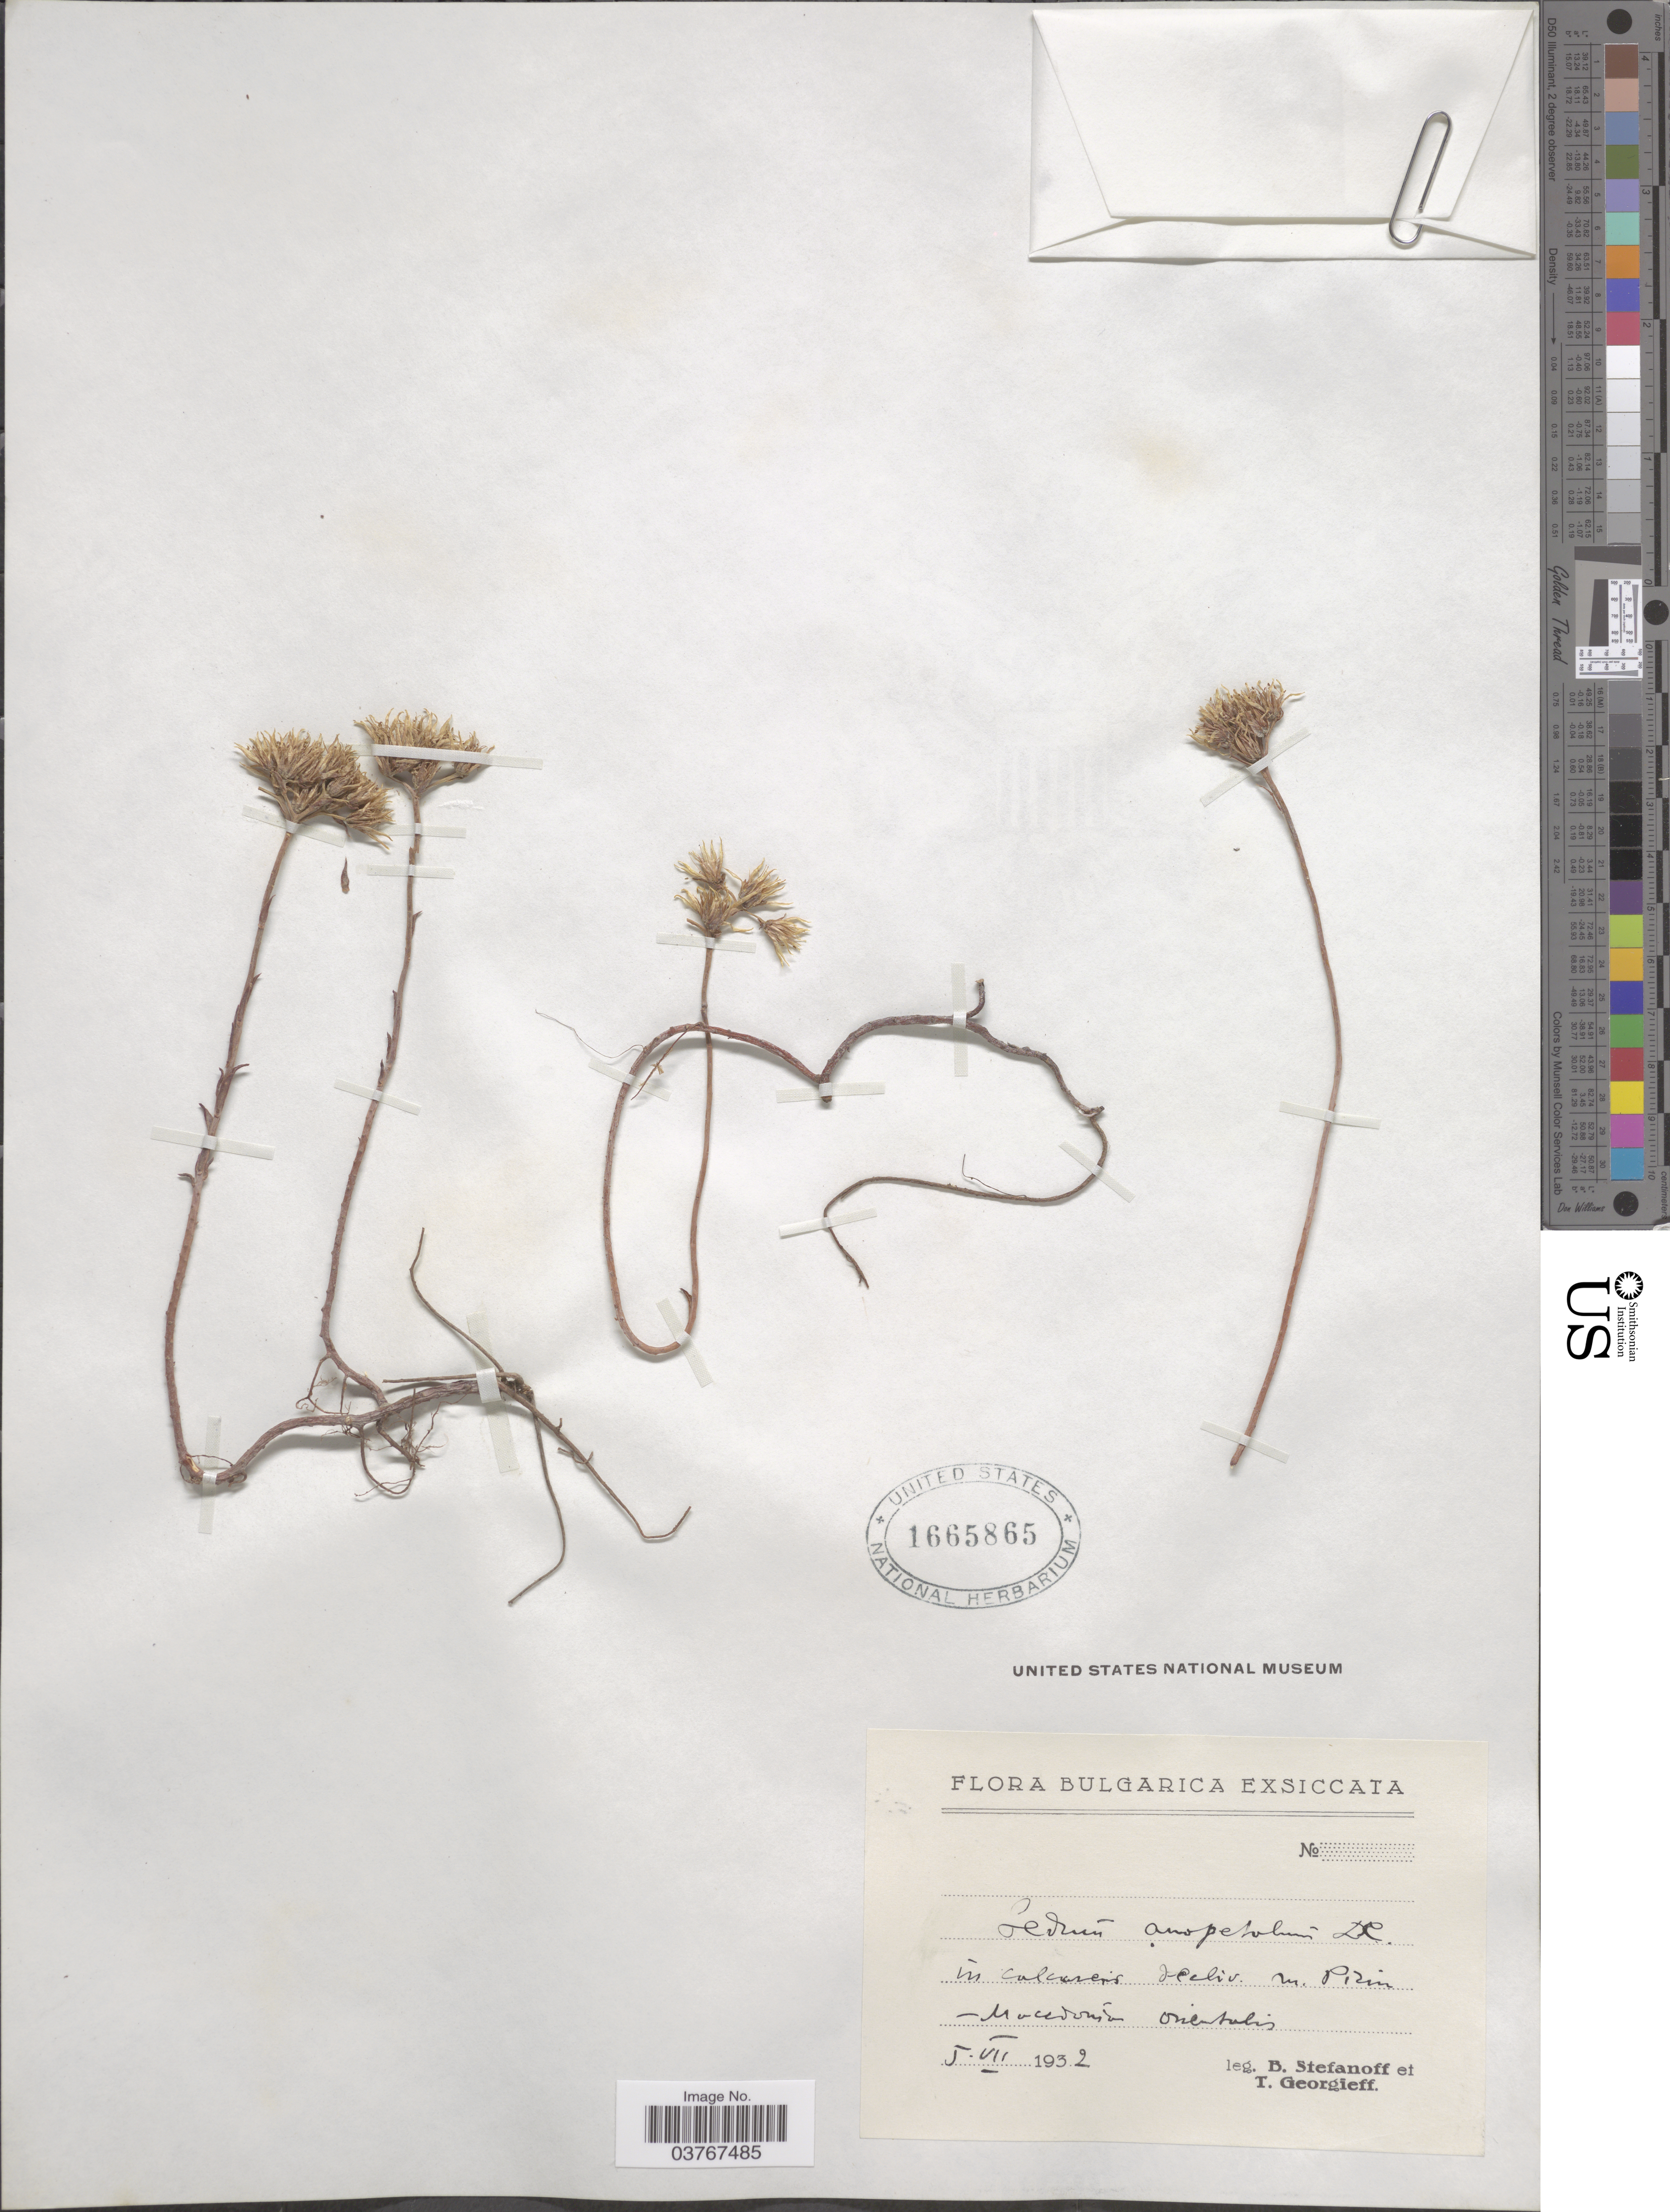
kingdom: Plantae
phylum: Tracheophyta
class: Magnoliopsida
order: Saxifragales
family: Crassulaceae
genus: Sedum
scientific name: Sedum anopetalum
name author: DC.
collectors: B. Stefanoff & T. Georgieff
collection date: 1932-07-05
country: North Macedonia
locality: In calcareis decliv. m. Pirin. Macedonia Orientalis.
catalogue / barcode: US 1665865